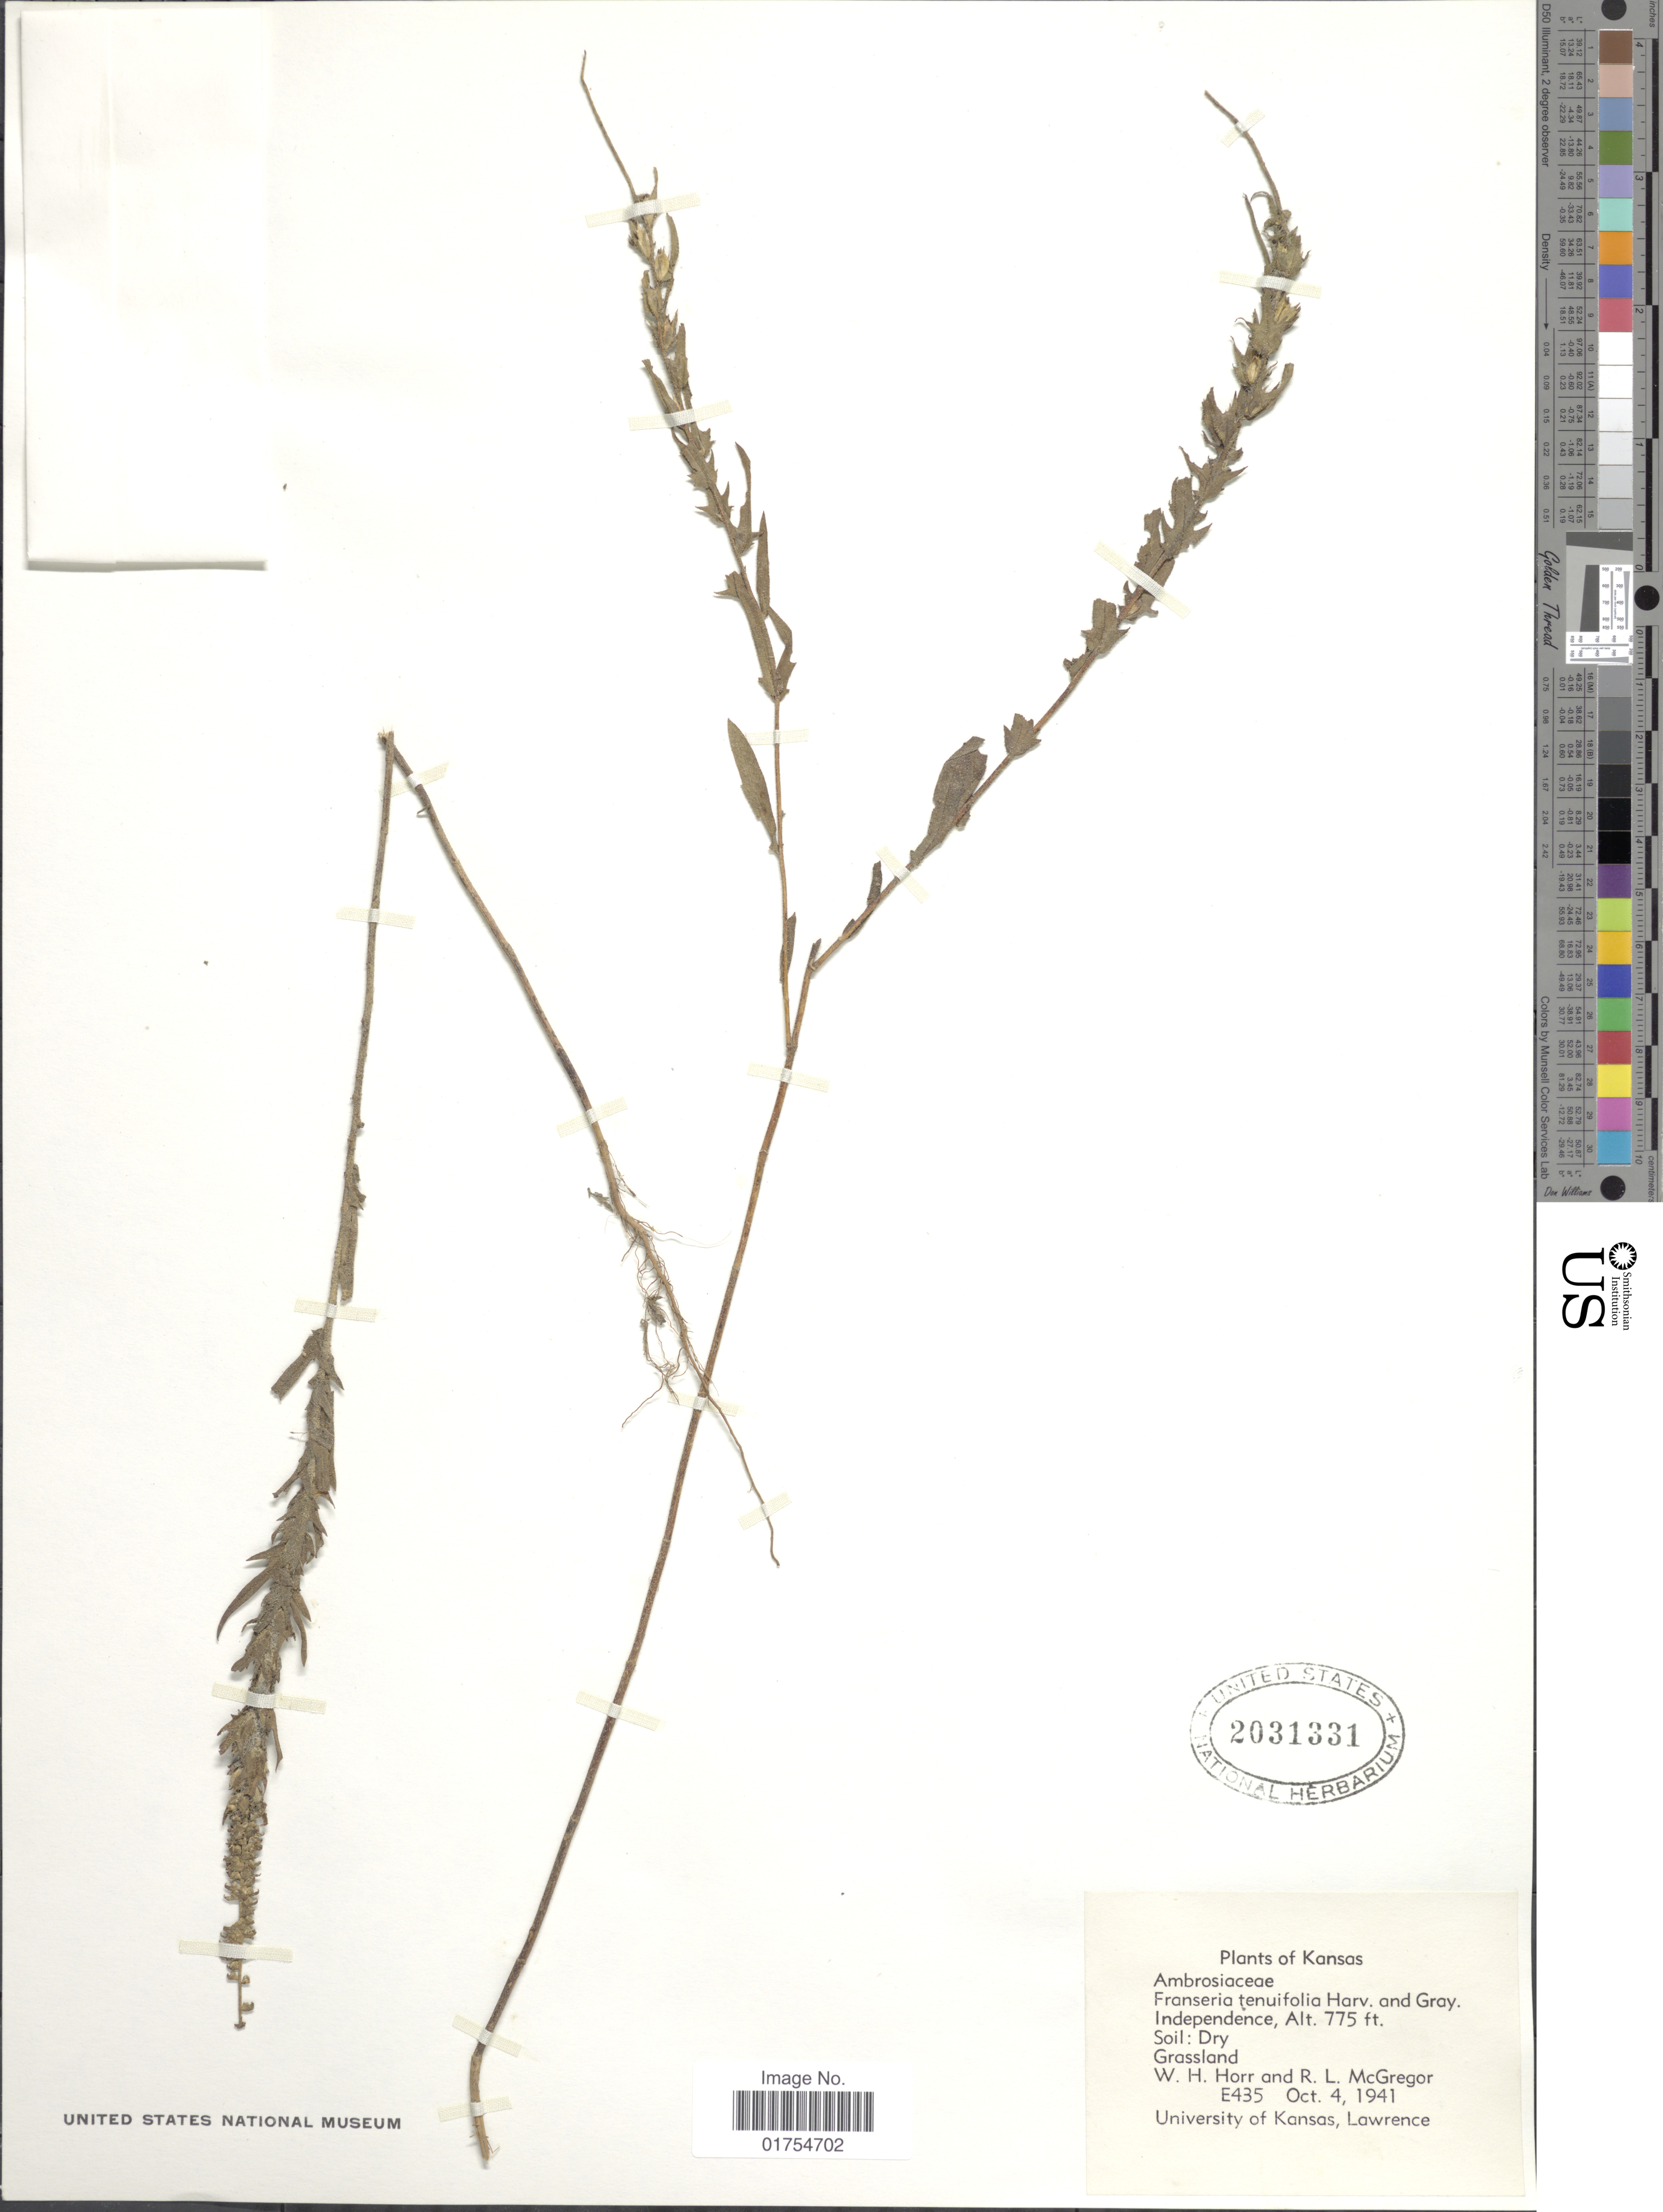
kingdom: Plantae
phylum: Tracheophyta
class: Magnoliopsida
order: Asterales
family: Asteraceae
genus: Franseria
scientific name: Franseria tenuifolia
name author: Harv. & A. Gray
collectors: W. H. Horr & R. McGregor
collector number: E435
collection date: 1941-10-04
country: United States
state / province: Kansas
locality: Independence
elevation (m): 236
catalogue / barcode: US 203133